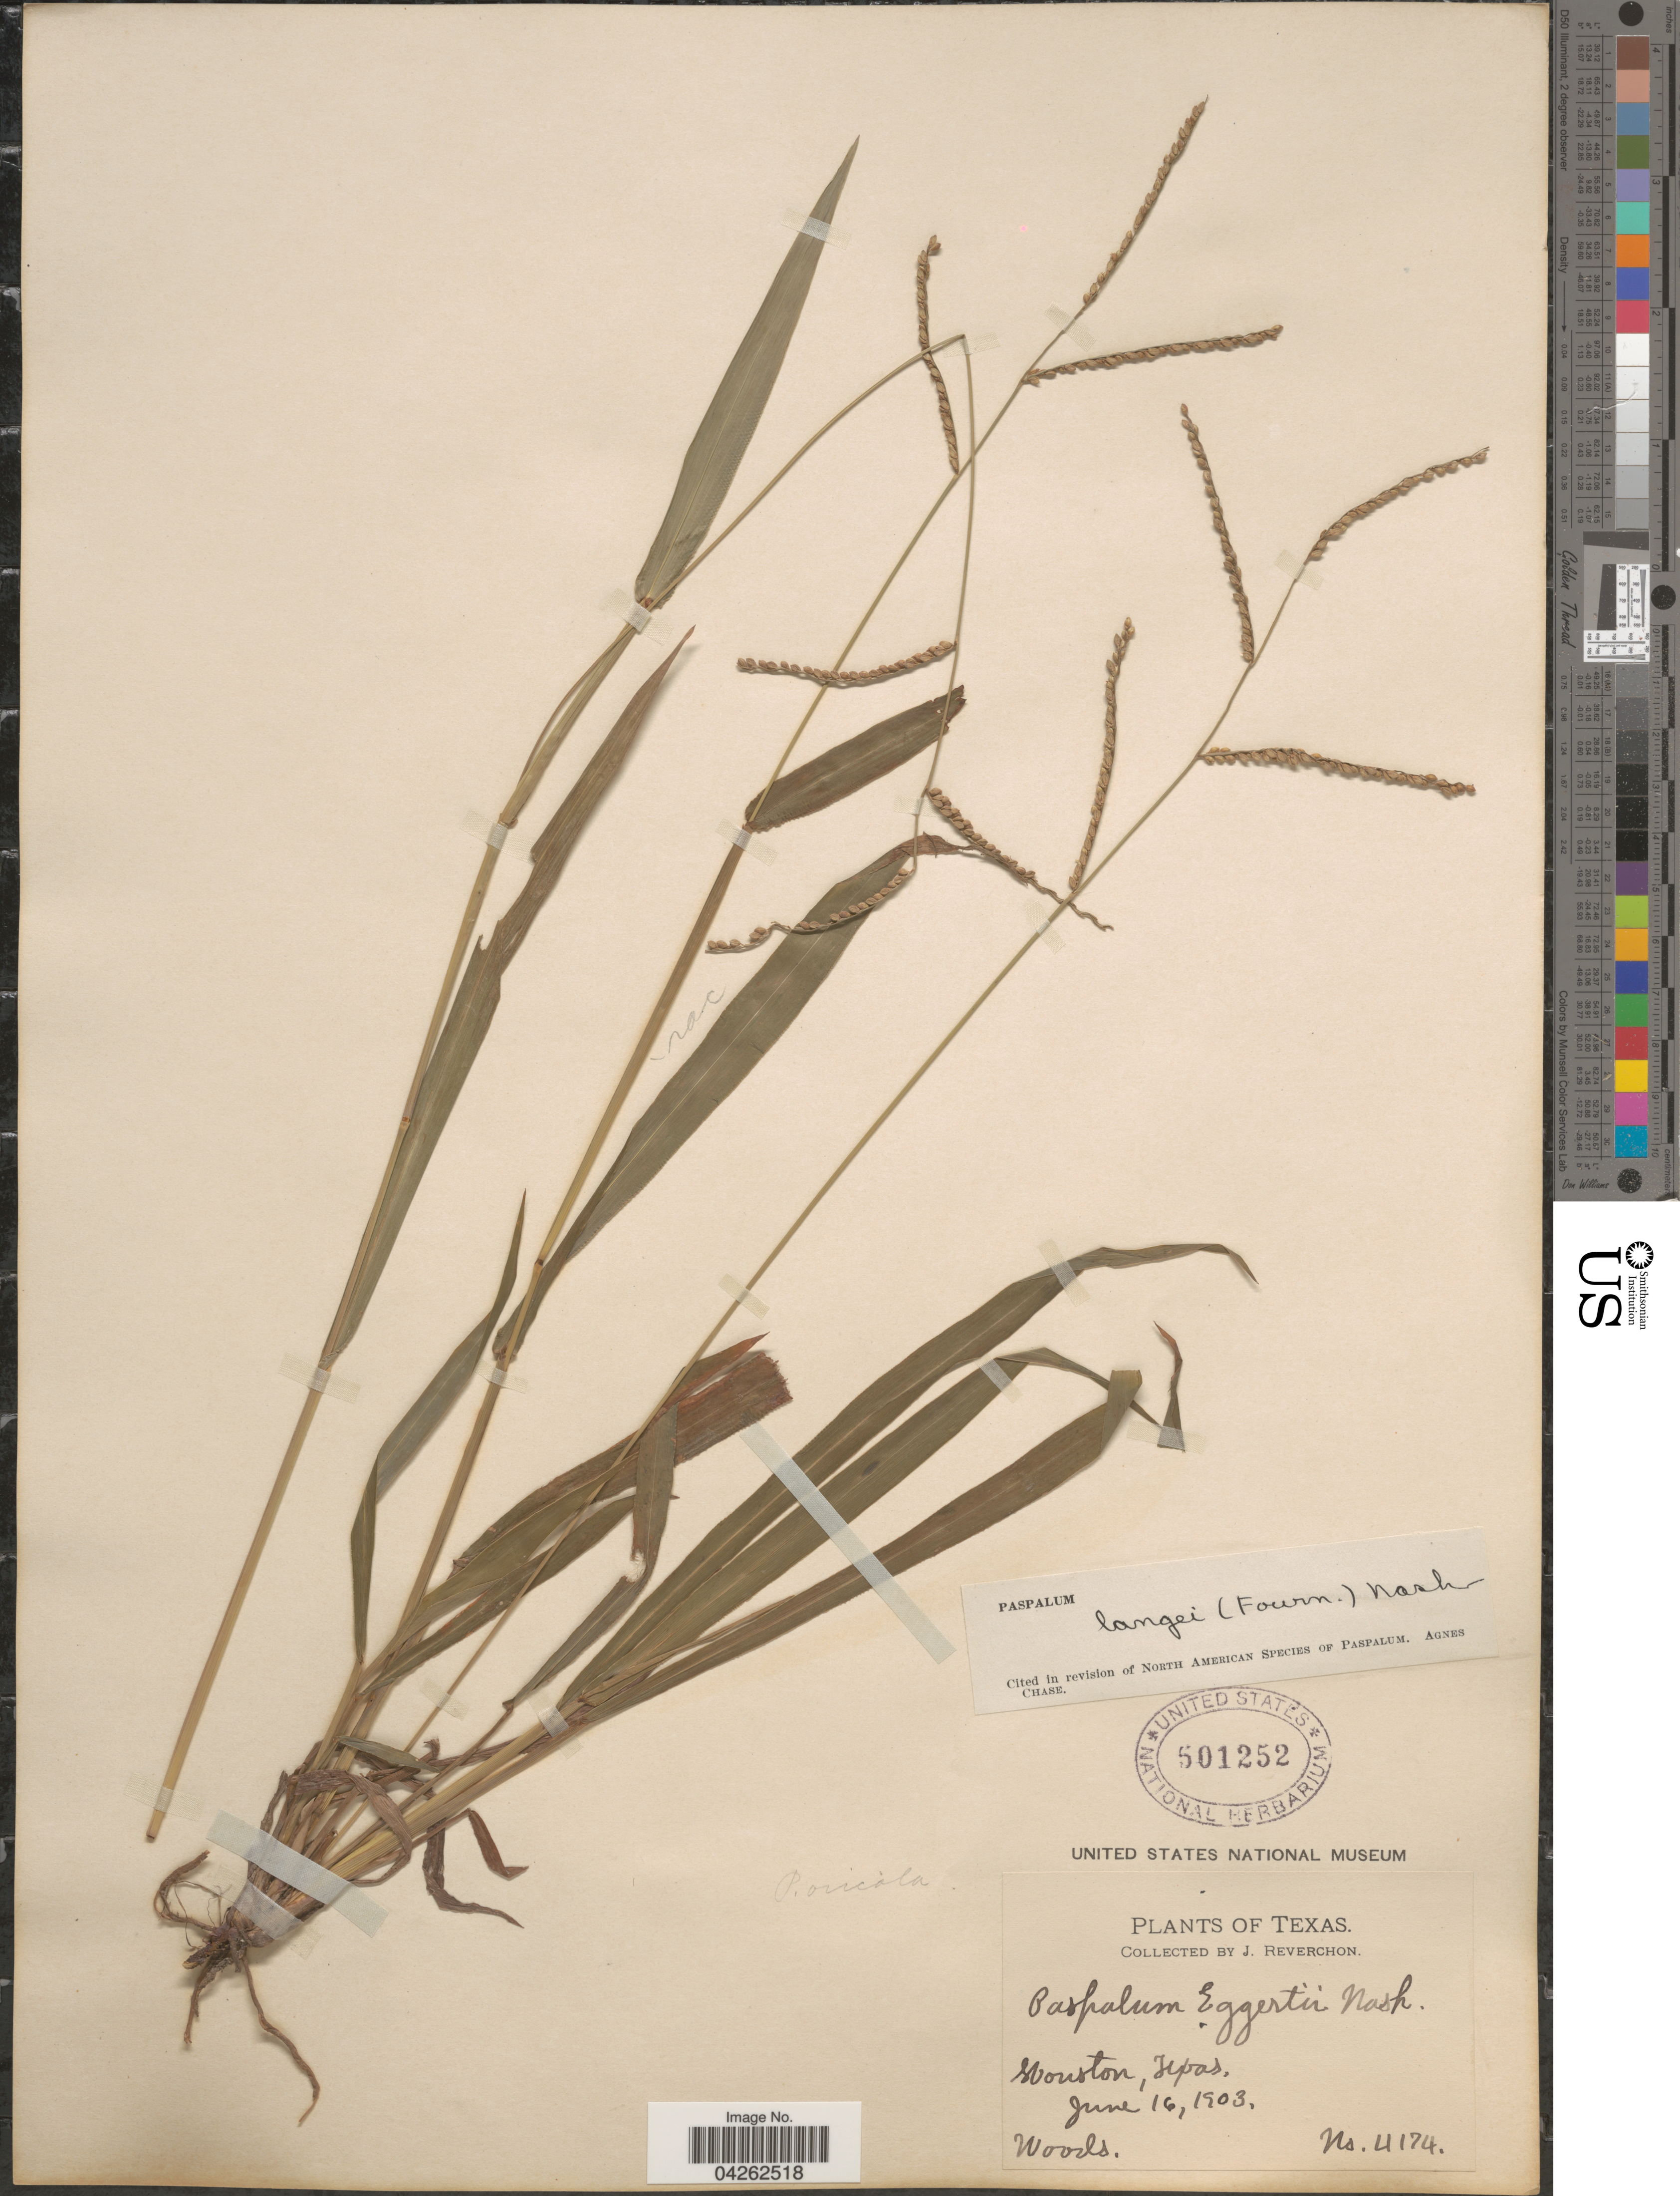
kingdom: Plantae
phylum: Tracheophyta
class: Liliopsida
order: Poales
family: Poaceae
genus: Paspalum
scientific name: Paspalum langei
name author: (E. Fourn.) Nash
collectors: J. Reverchon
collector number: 4174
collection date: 1903-06-16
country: United States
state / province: Texas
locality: Houston.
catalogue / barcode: US 501252